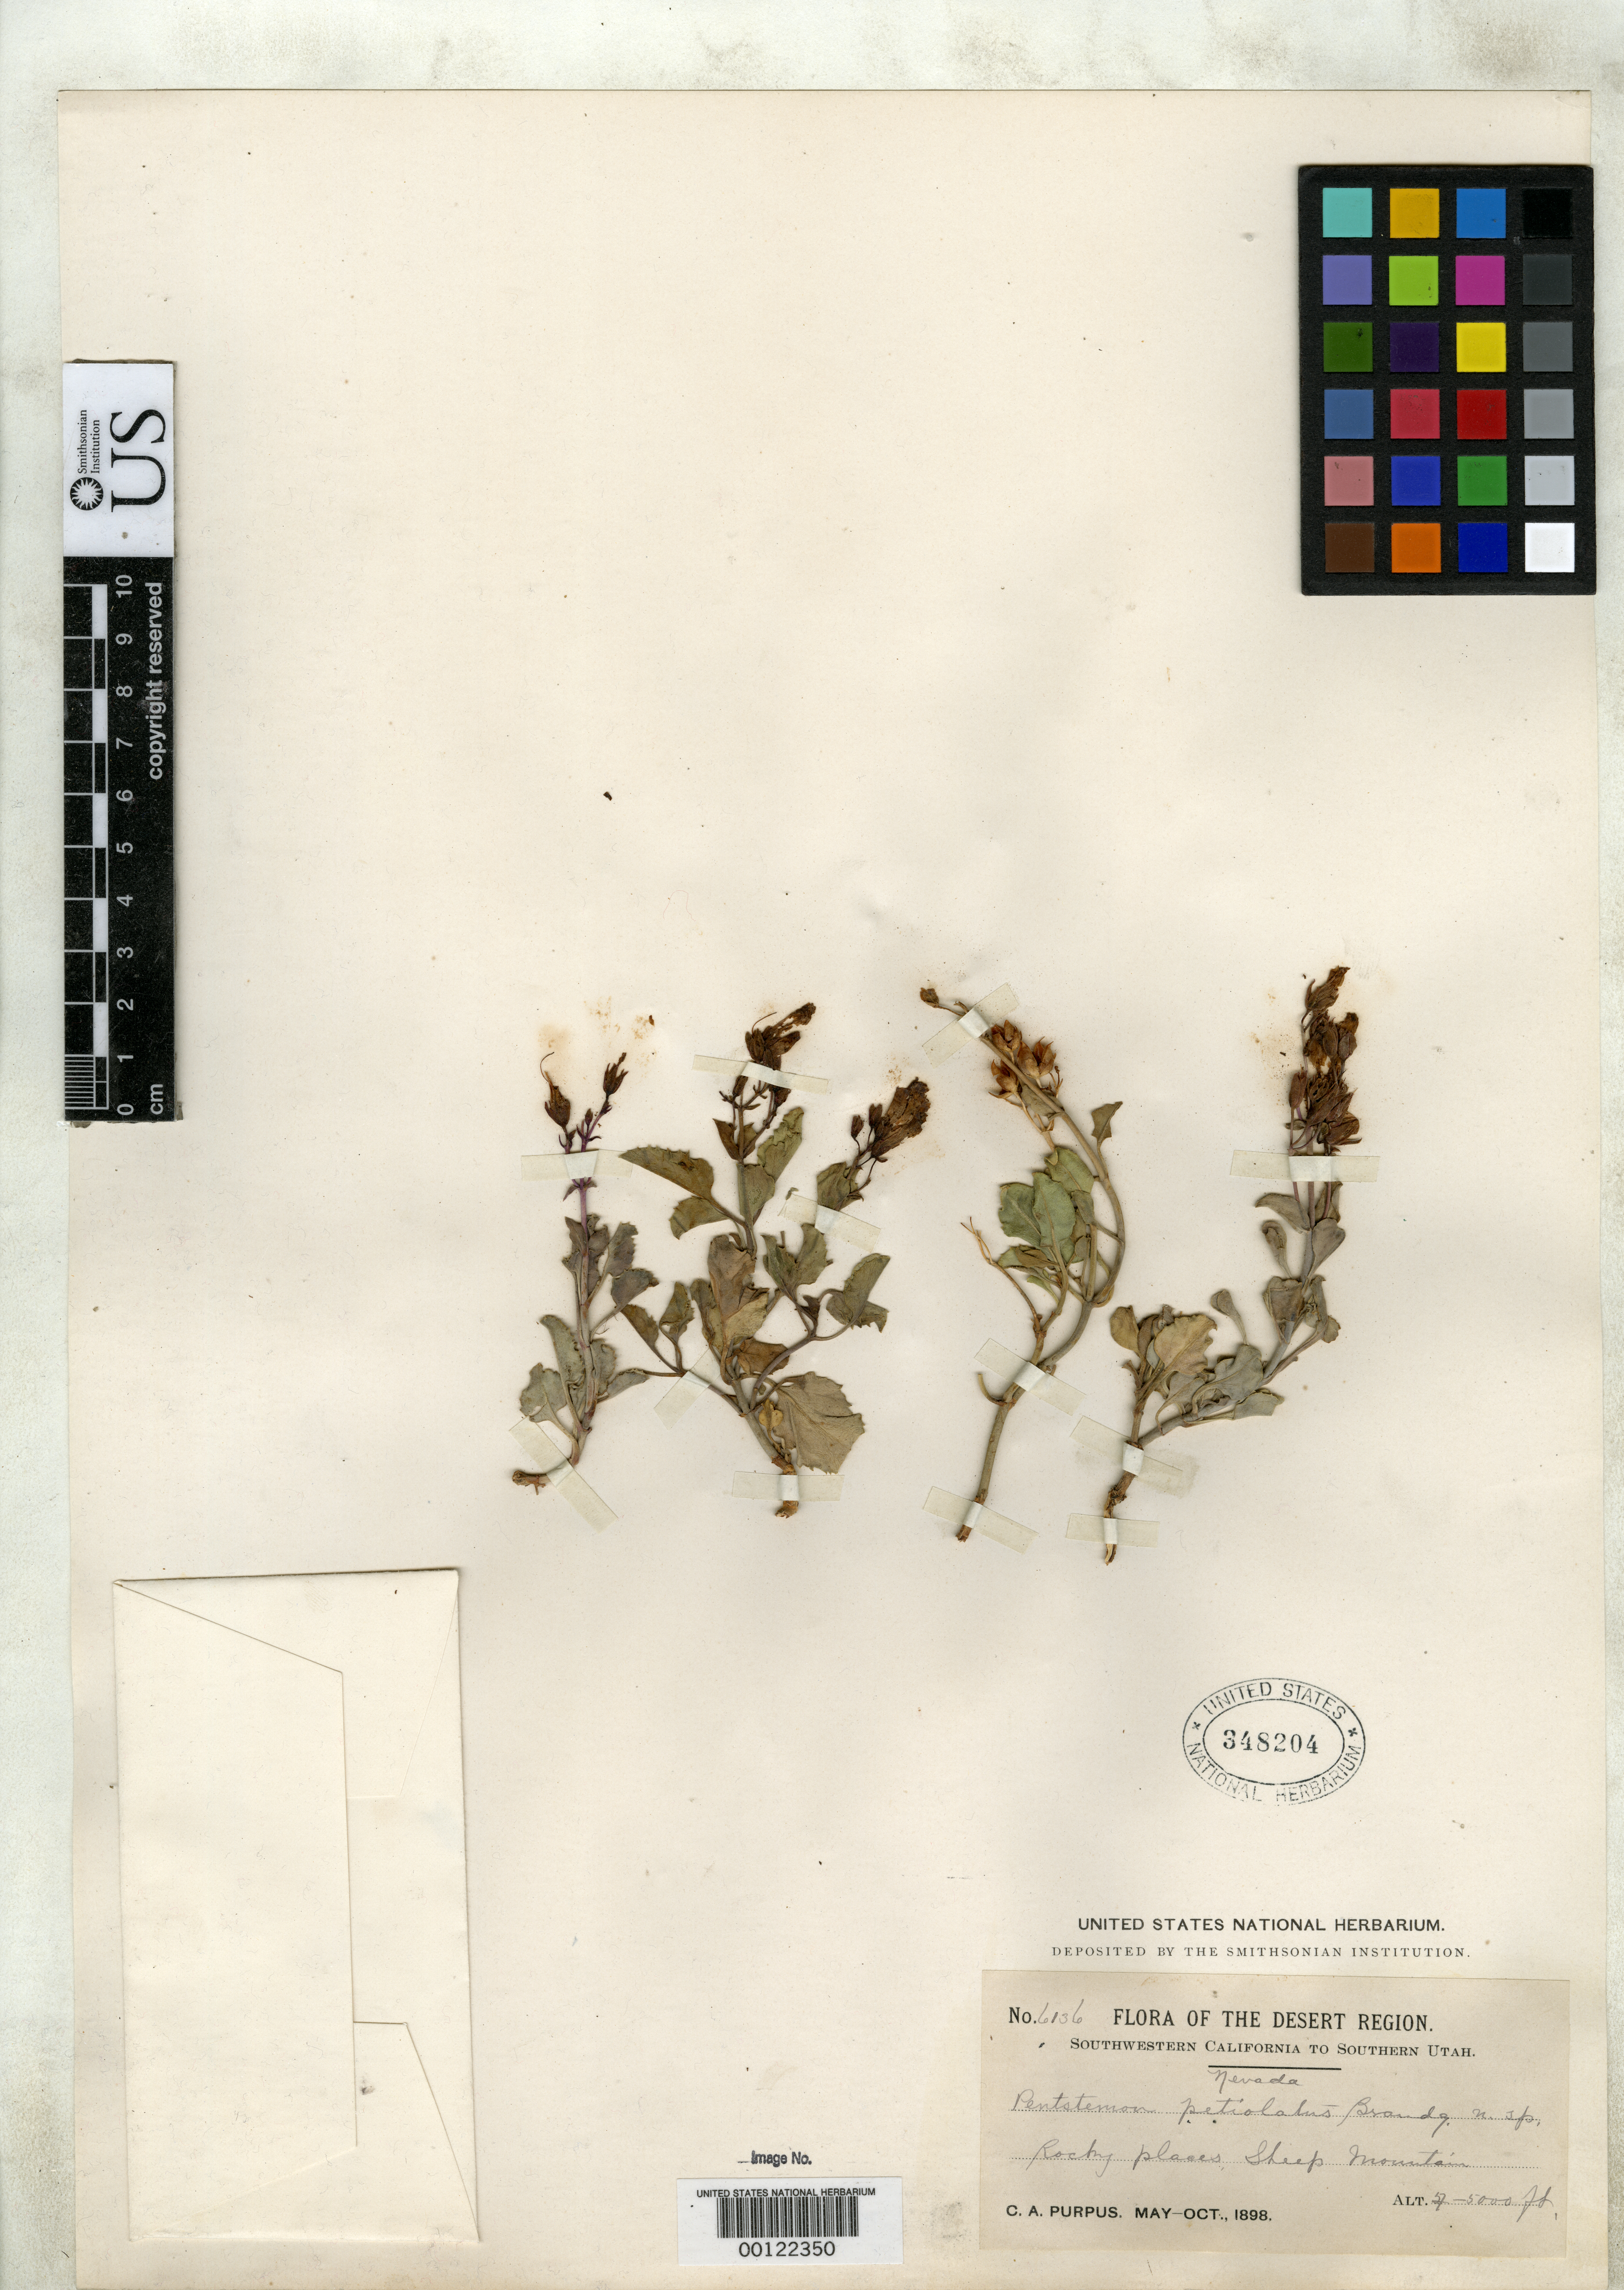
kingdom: Plantae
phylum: Tracheophyta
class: Magnoliopsida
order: Lamiales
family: Plantaginaceae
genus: Penstemon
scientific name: Penstemon petiolatus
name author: Brandegee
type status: Isotype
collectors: C. A. Purpus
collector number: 6136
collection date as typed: May 1898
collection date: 1898-05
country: United States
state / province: Nevada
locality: Sheep Mountain; alt. 5000 ft.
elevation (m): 1524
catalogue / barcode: US 348204